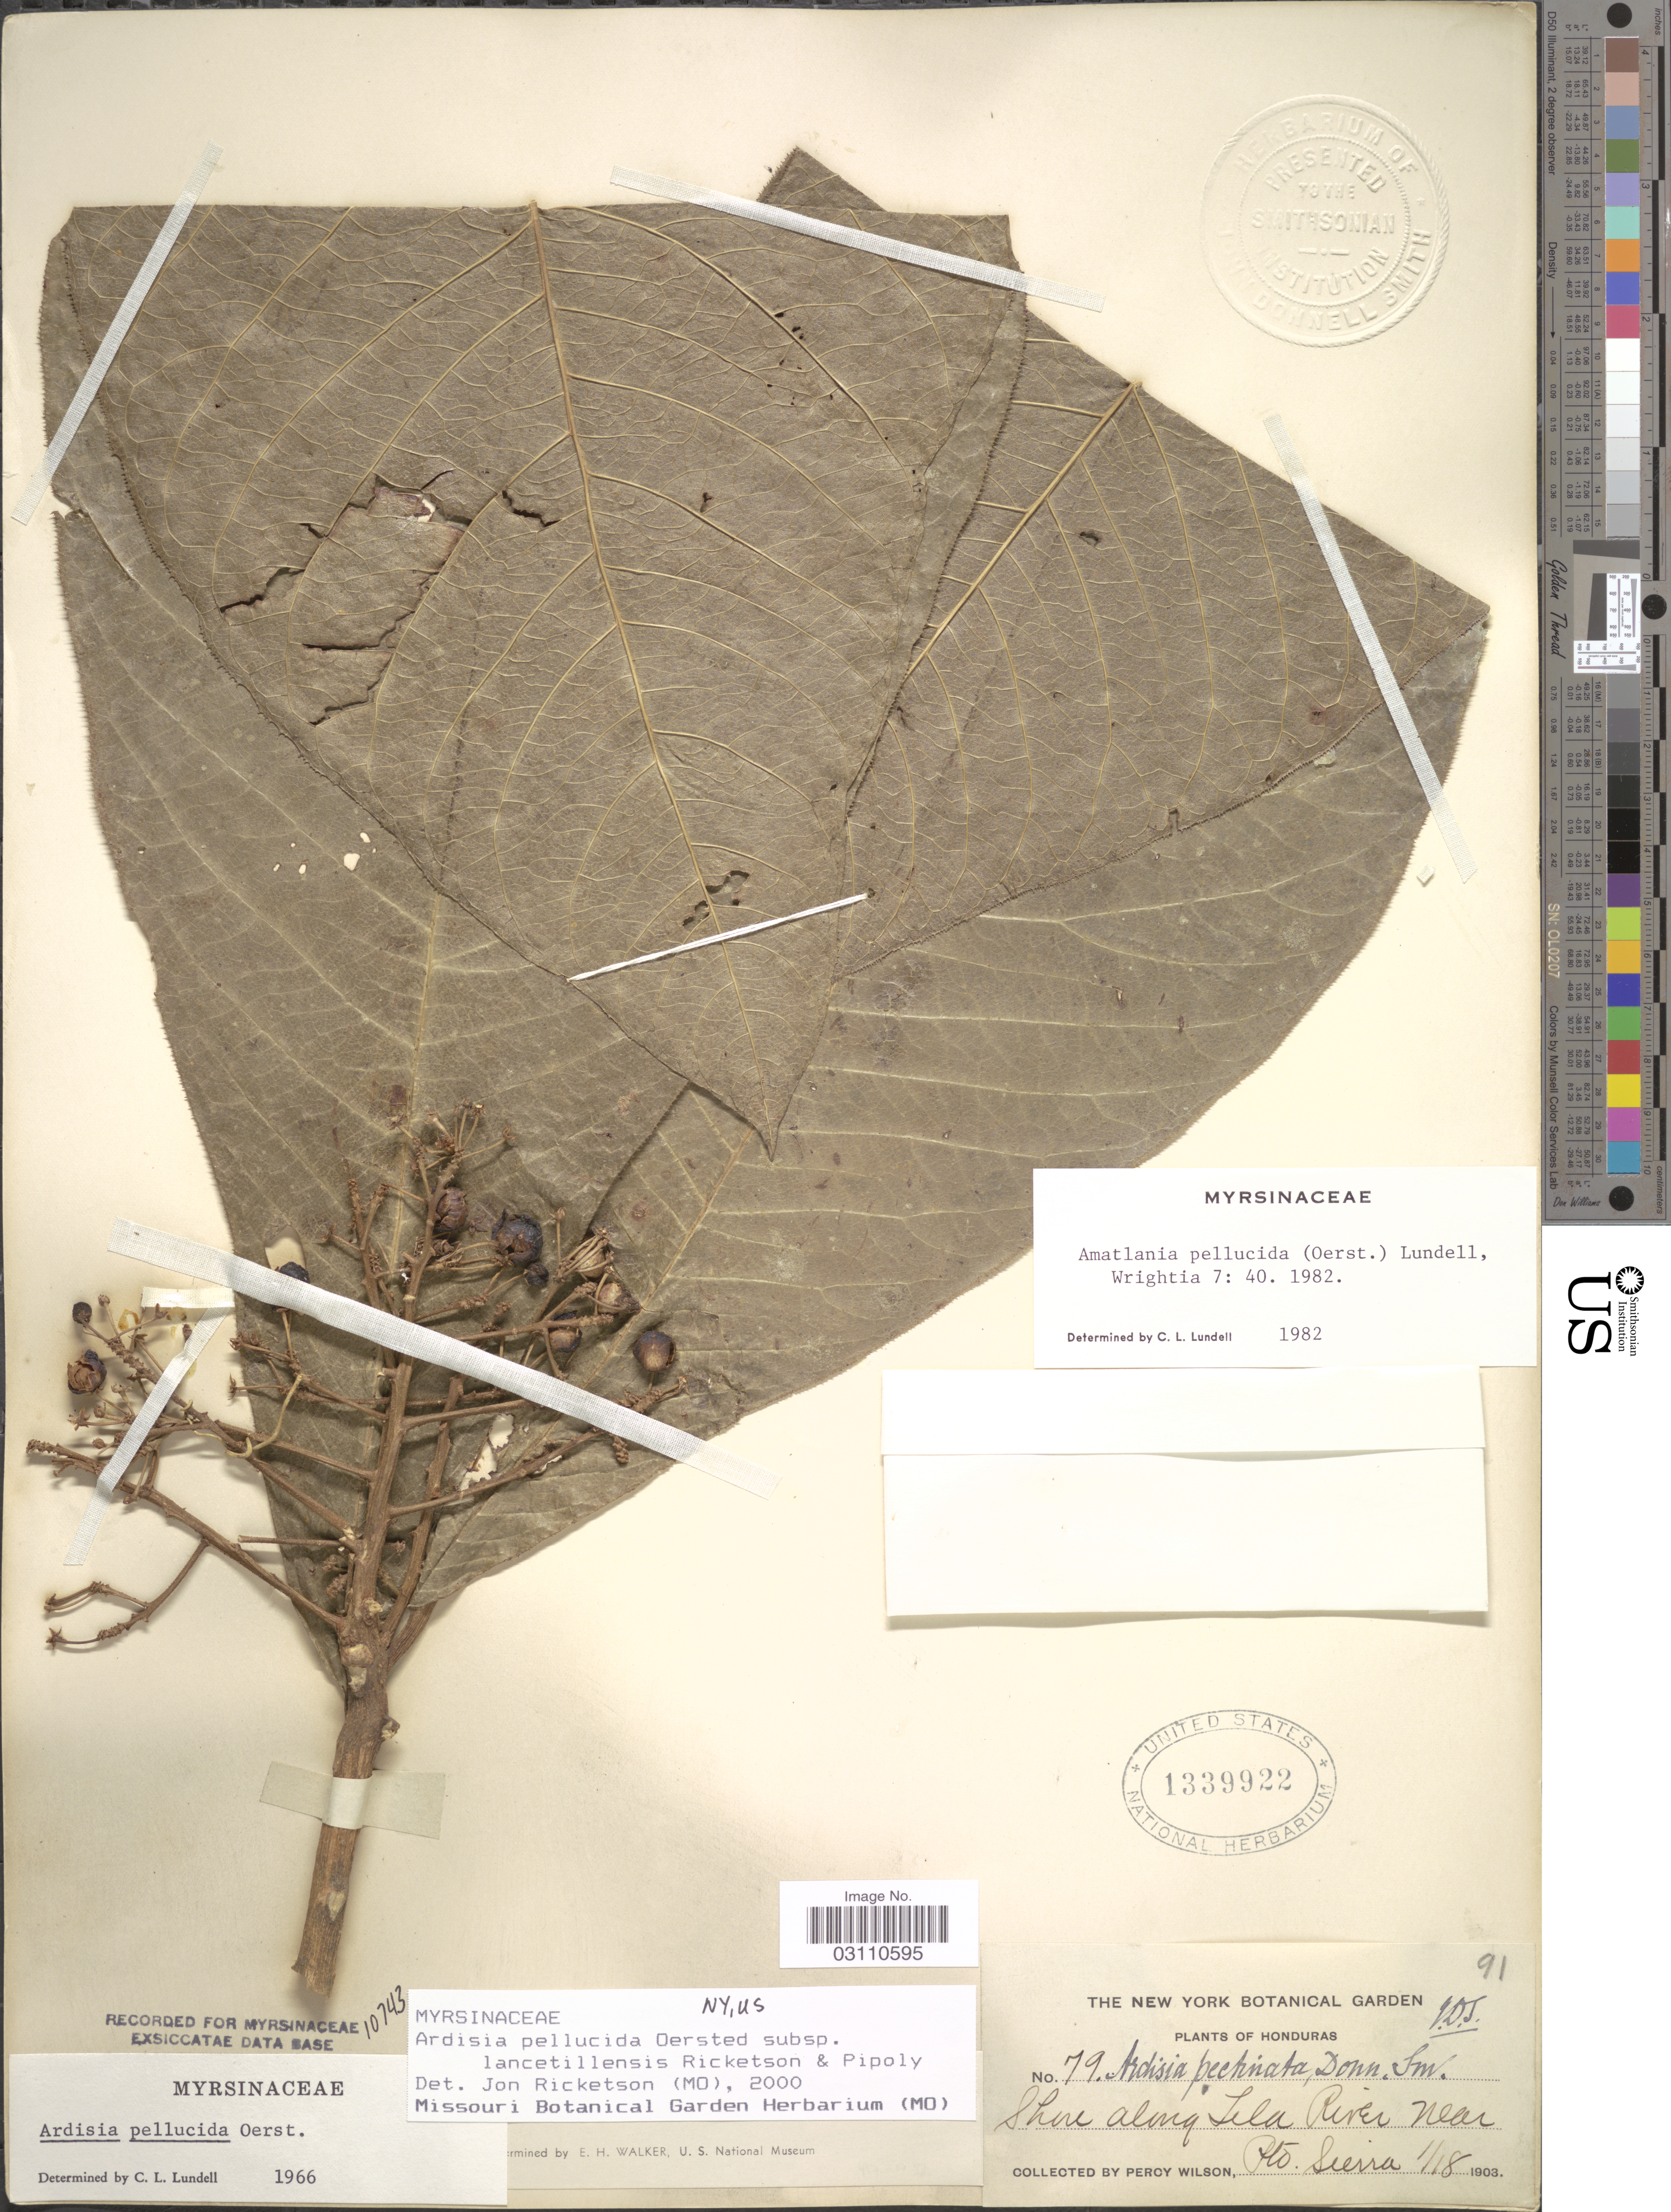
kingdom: Plantae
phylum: Tracheophyta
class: Magnoliopsida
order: Ericales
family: Primulaceae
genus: Ardisia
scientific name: Ardisia pellucida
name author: Oerst.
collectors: P. Wilson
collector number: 79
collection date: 1903-01-18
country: Honduras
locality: Shore along Lela River near Pto. Sierra.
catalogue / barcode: US 1339922